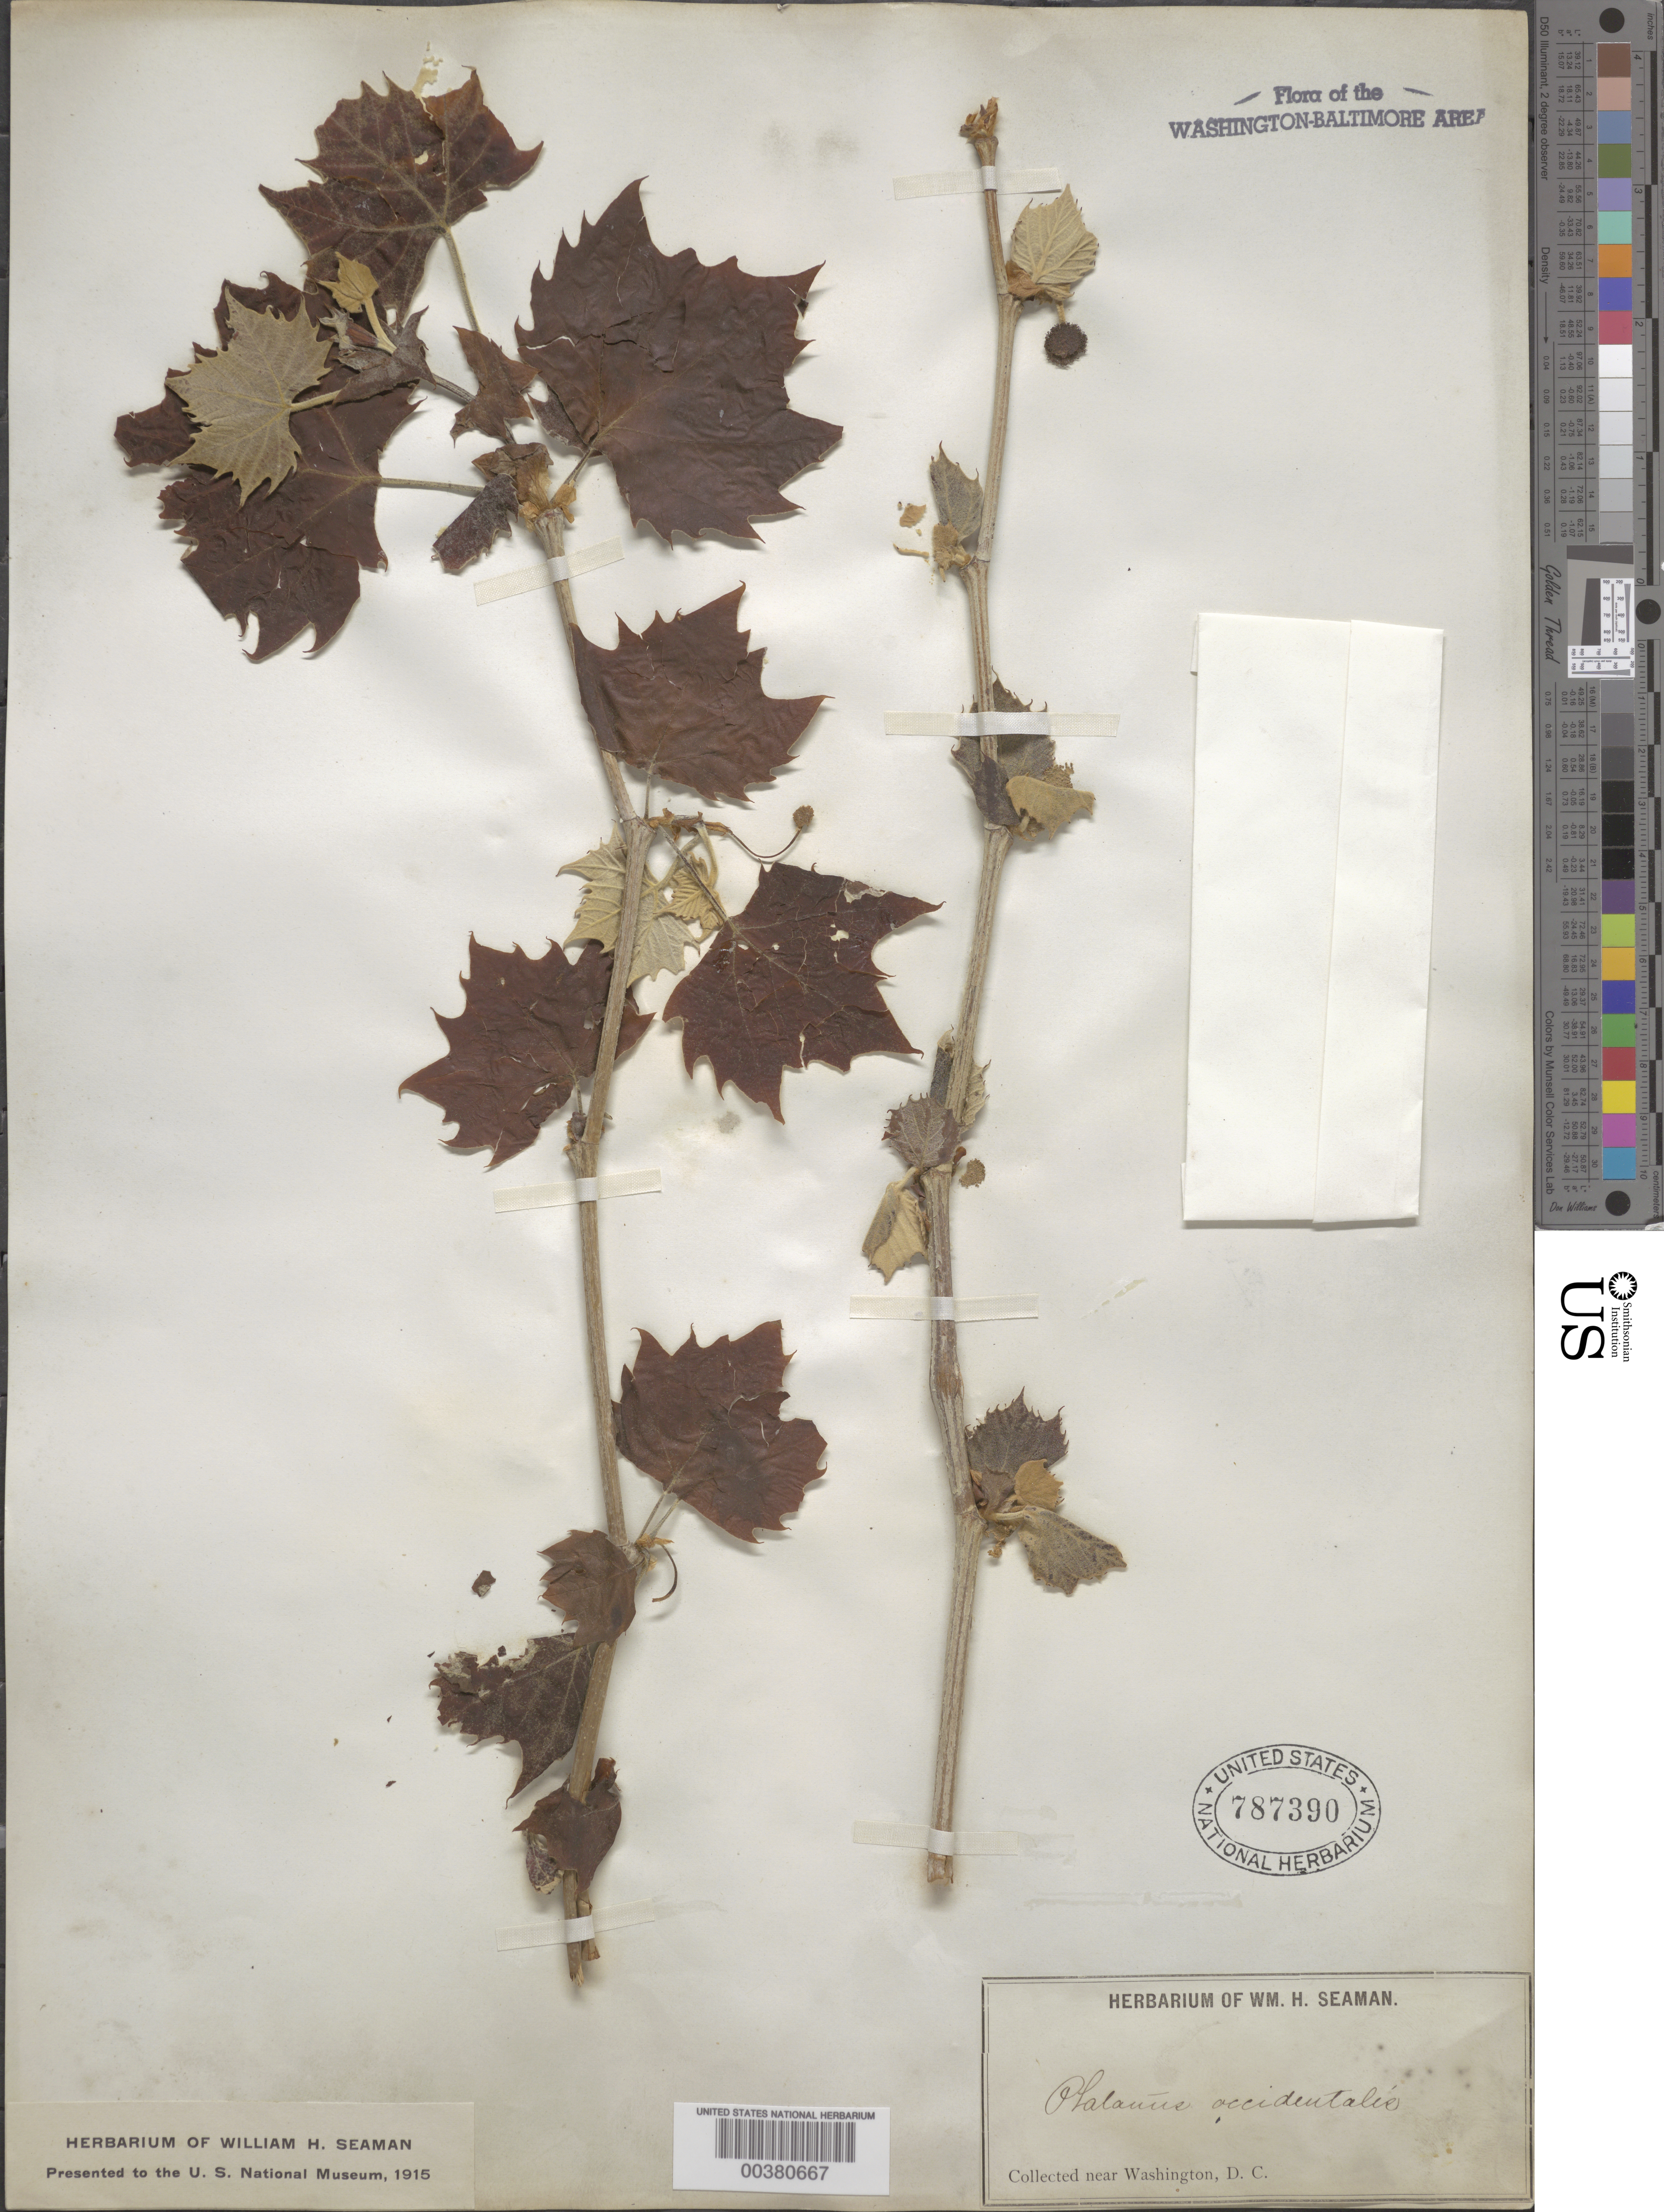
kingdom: Plantae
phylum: Tracheophyta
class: Magnoliopsida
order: Proteales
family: Platanaceae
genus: Platanus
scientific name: Platanus occidentalis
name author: L.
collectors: W. Seaman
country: United States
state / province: District of Columbia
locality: Washington DC area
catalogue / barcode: US 787390